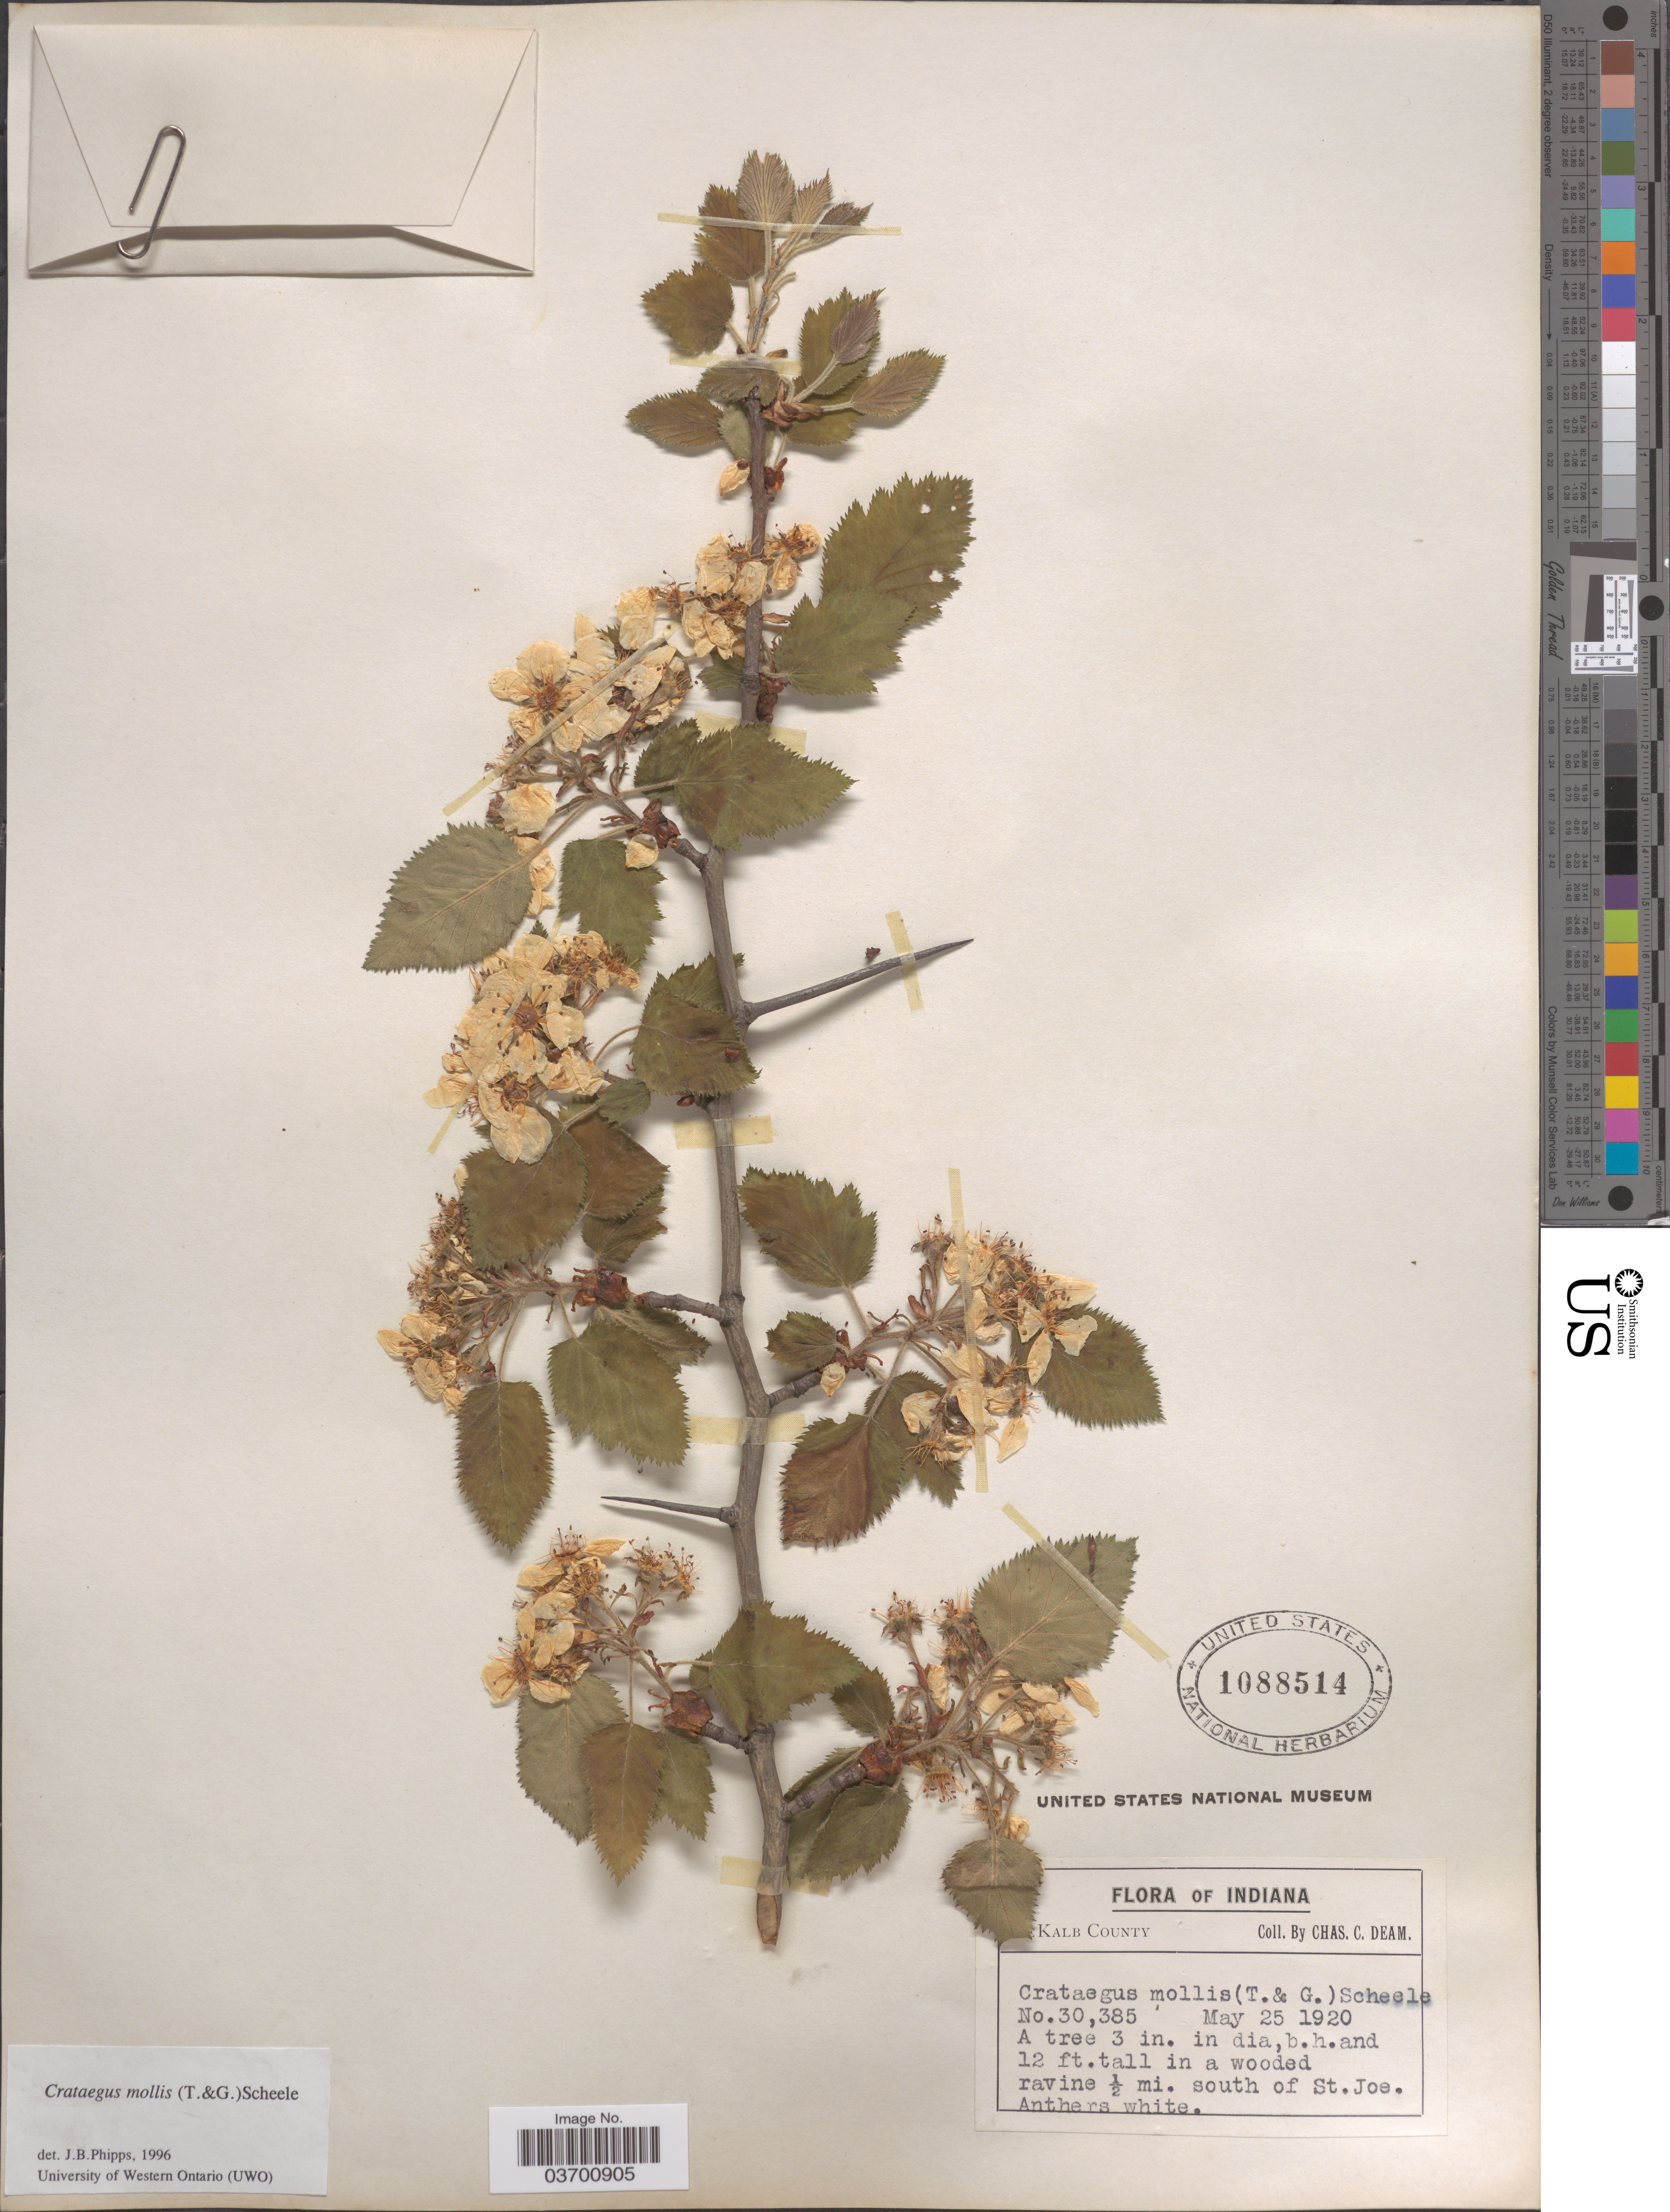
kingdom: Plantae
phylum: Tracheophyta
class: Magnoliopsida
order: Rosales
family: Rosaceae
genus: Crataegus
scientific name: Crataegus mollis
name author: (Torr. & A. Gray) Scheele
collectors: C. C. Deam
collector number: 30385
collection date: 1920-05-25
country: United States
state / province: Indiana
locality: De Kalb County. In a wooded ravine ½ mi. south of St. Joe.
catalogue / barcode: US 1088514